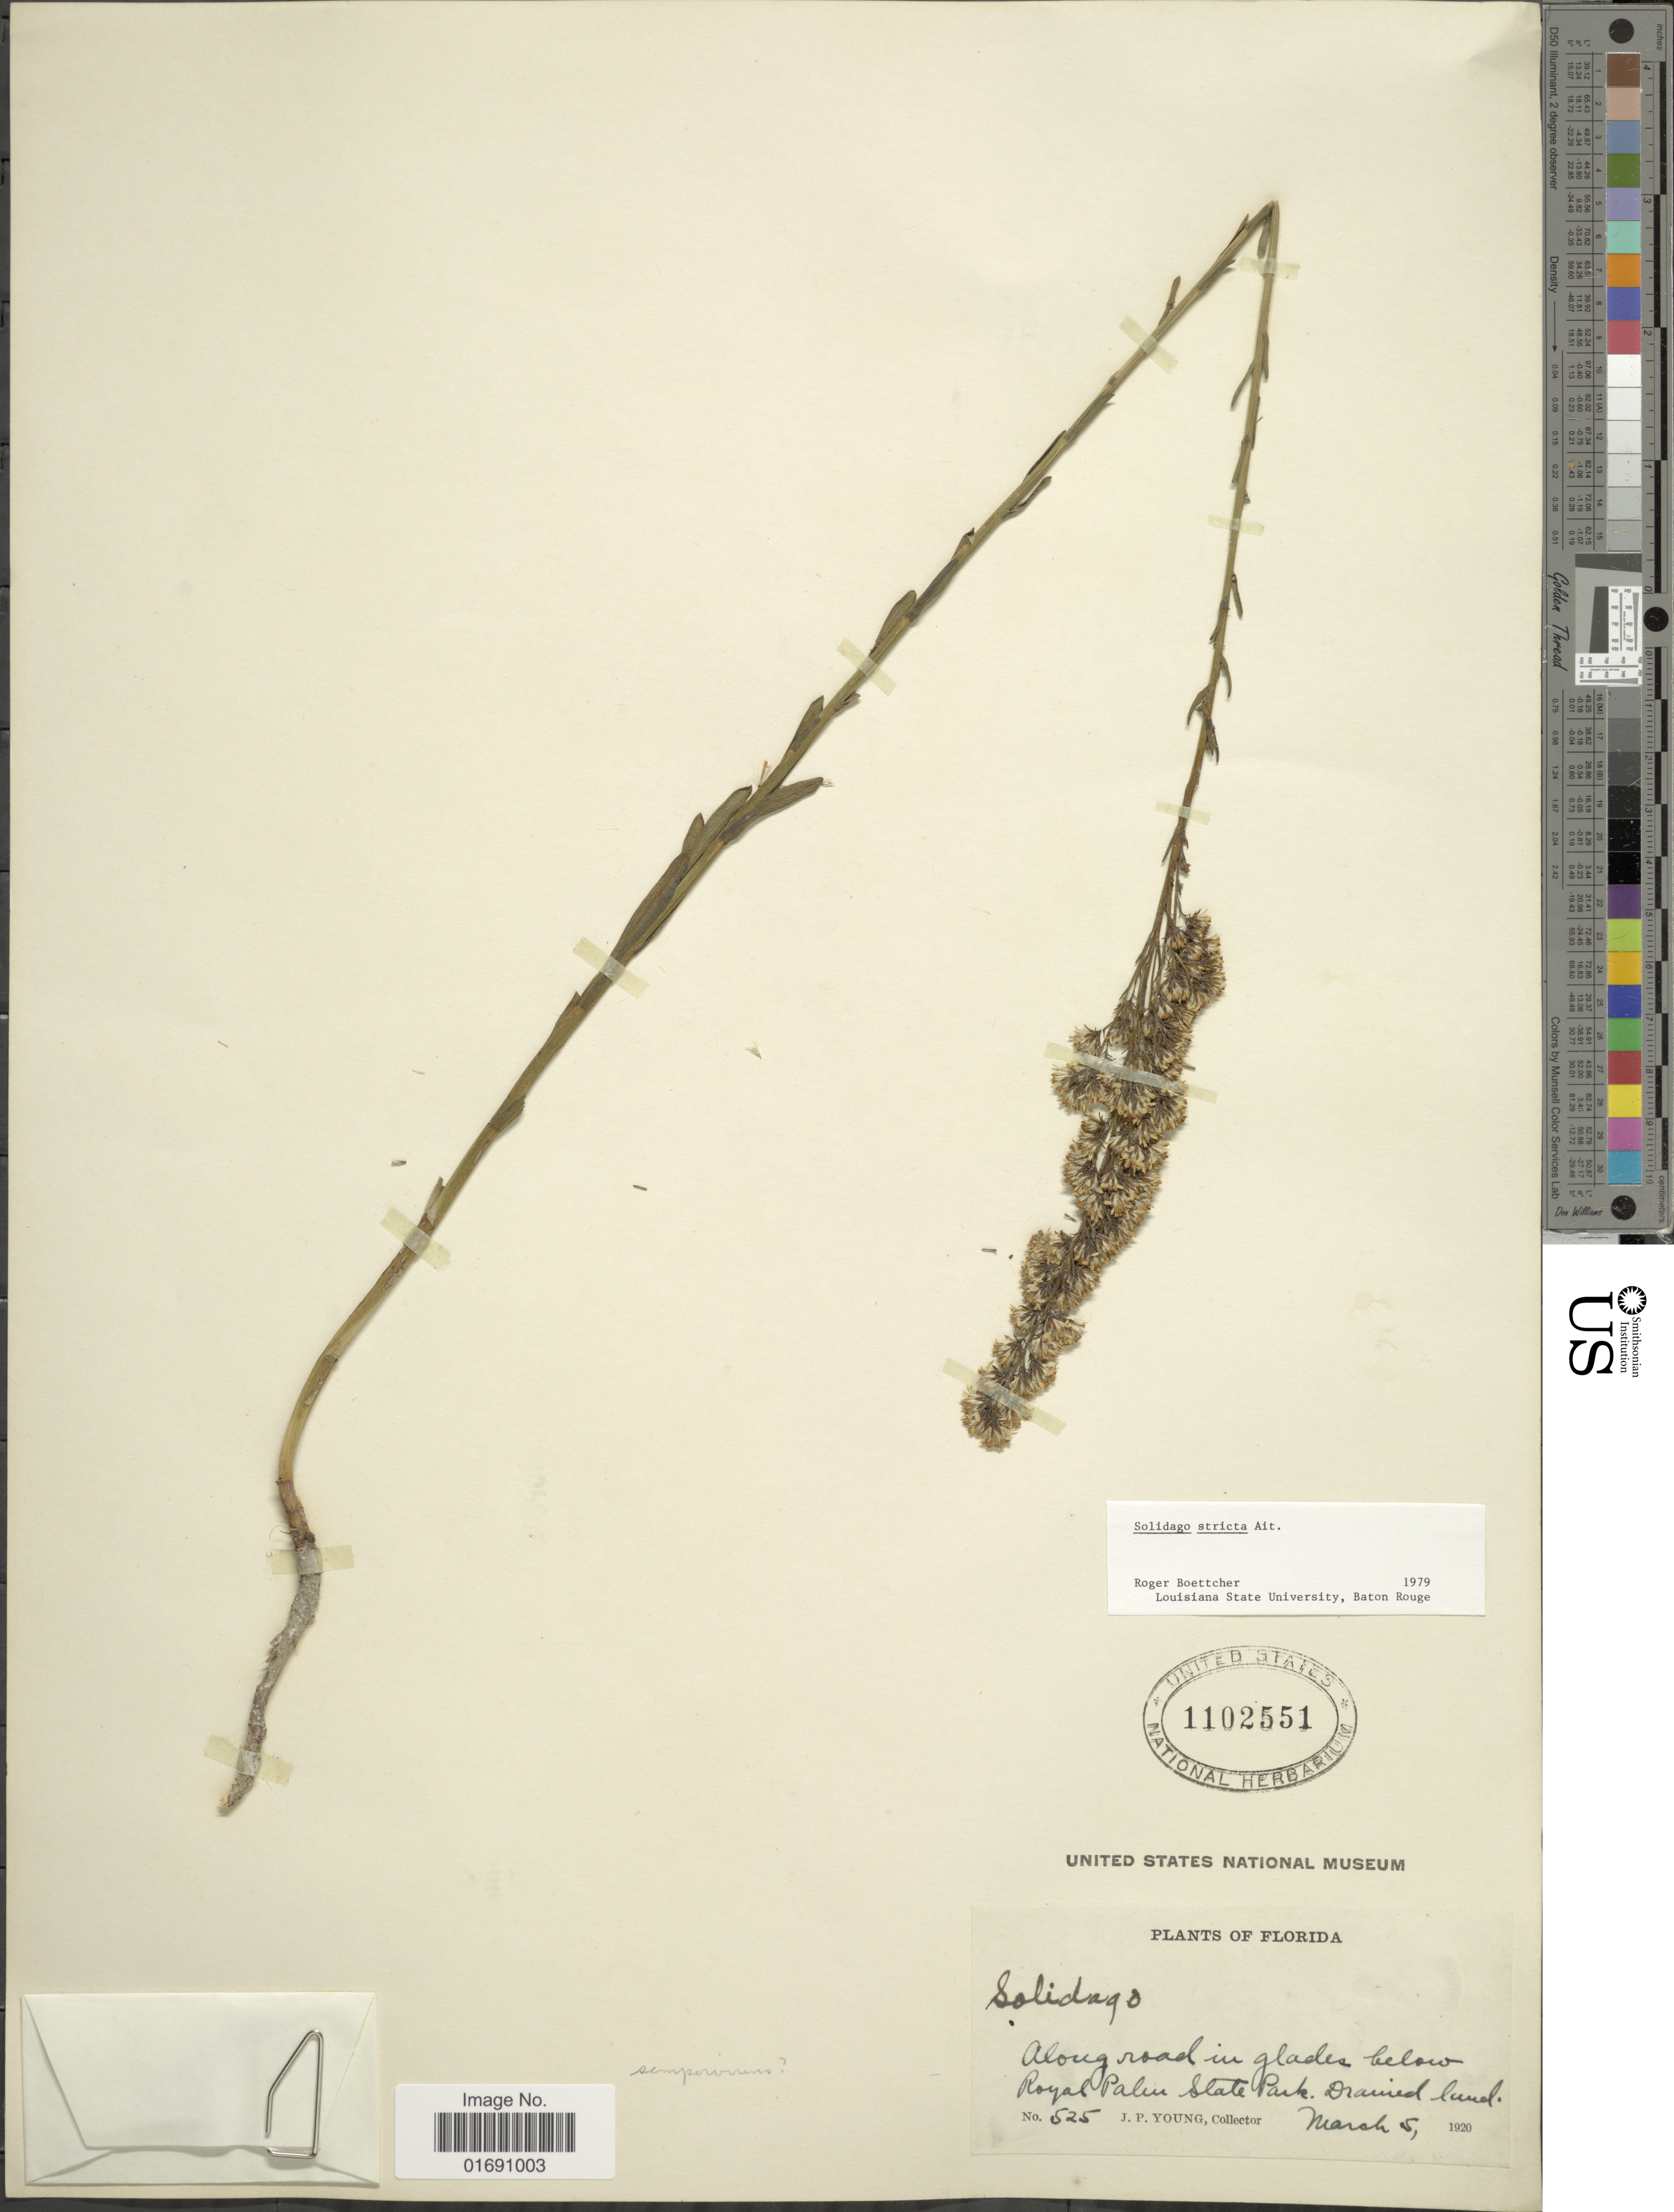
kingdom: Plantae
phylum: Tracheophyta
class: Magnoliopsida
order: Asterales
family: Asteraceae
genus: Solidago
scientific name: Solidago stricta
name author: Aiton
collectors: J. P. Young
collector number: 525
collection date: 1920-03-05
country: United States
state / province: Florida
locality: Along road in glades below Royal Palin State Park. Drained land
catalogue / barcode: US 1102551